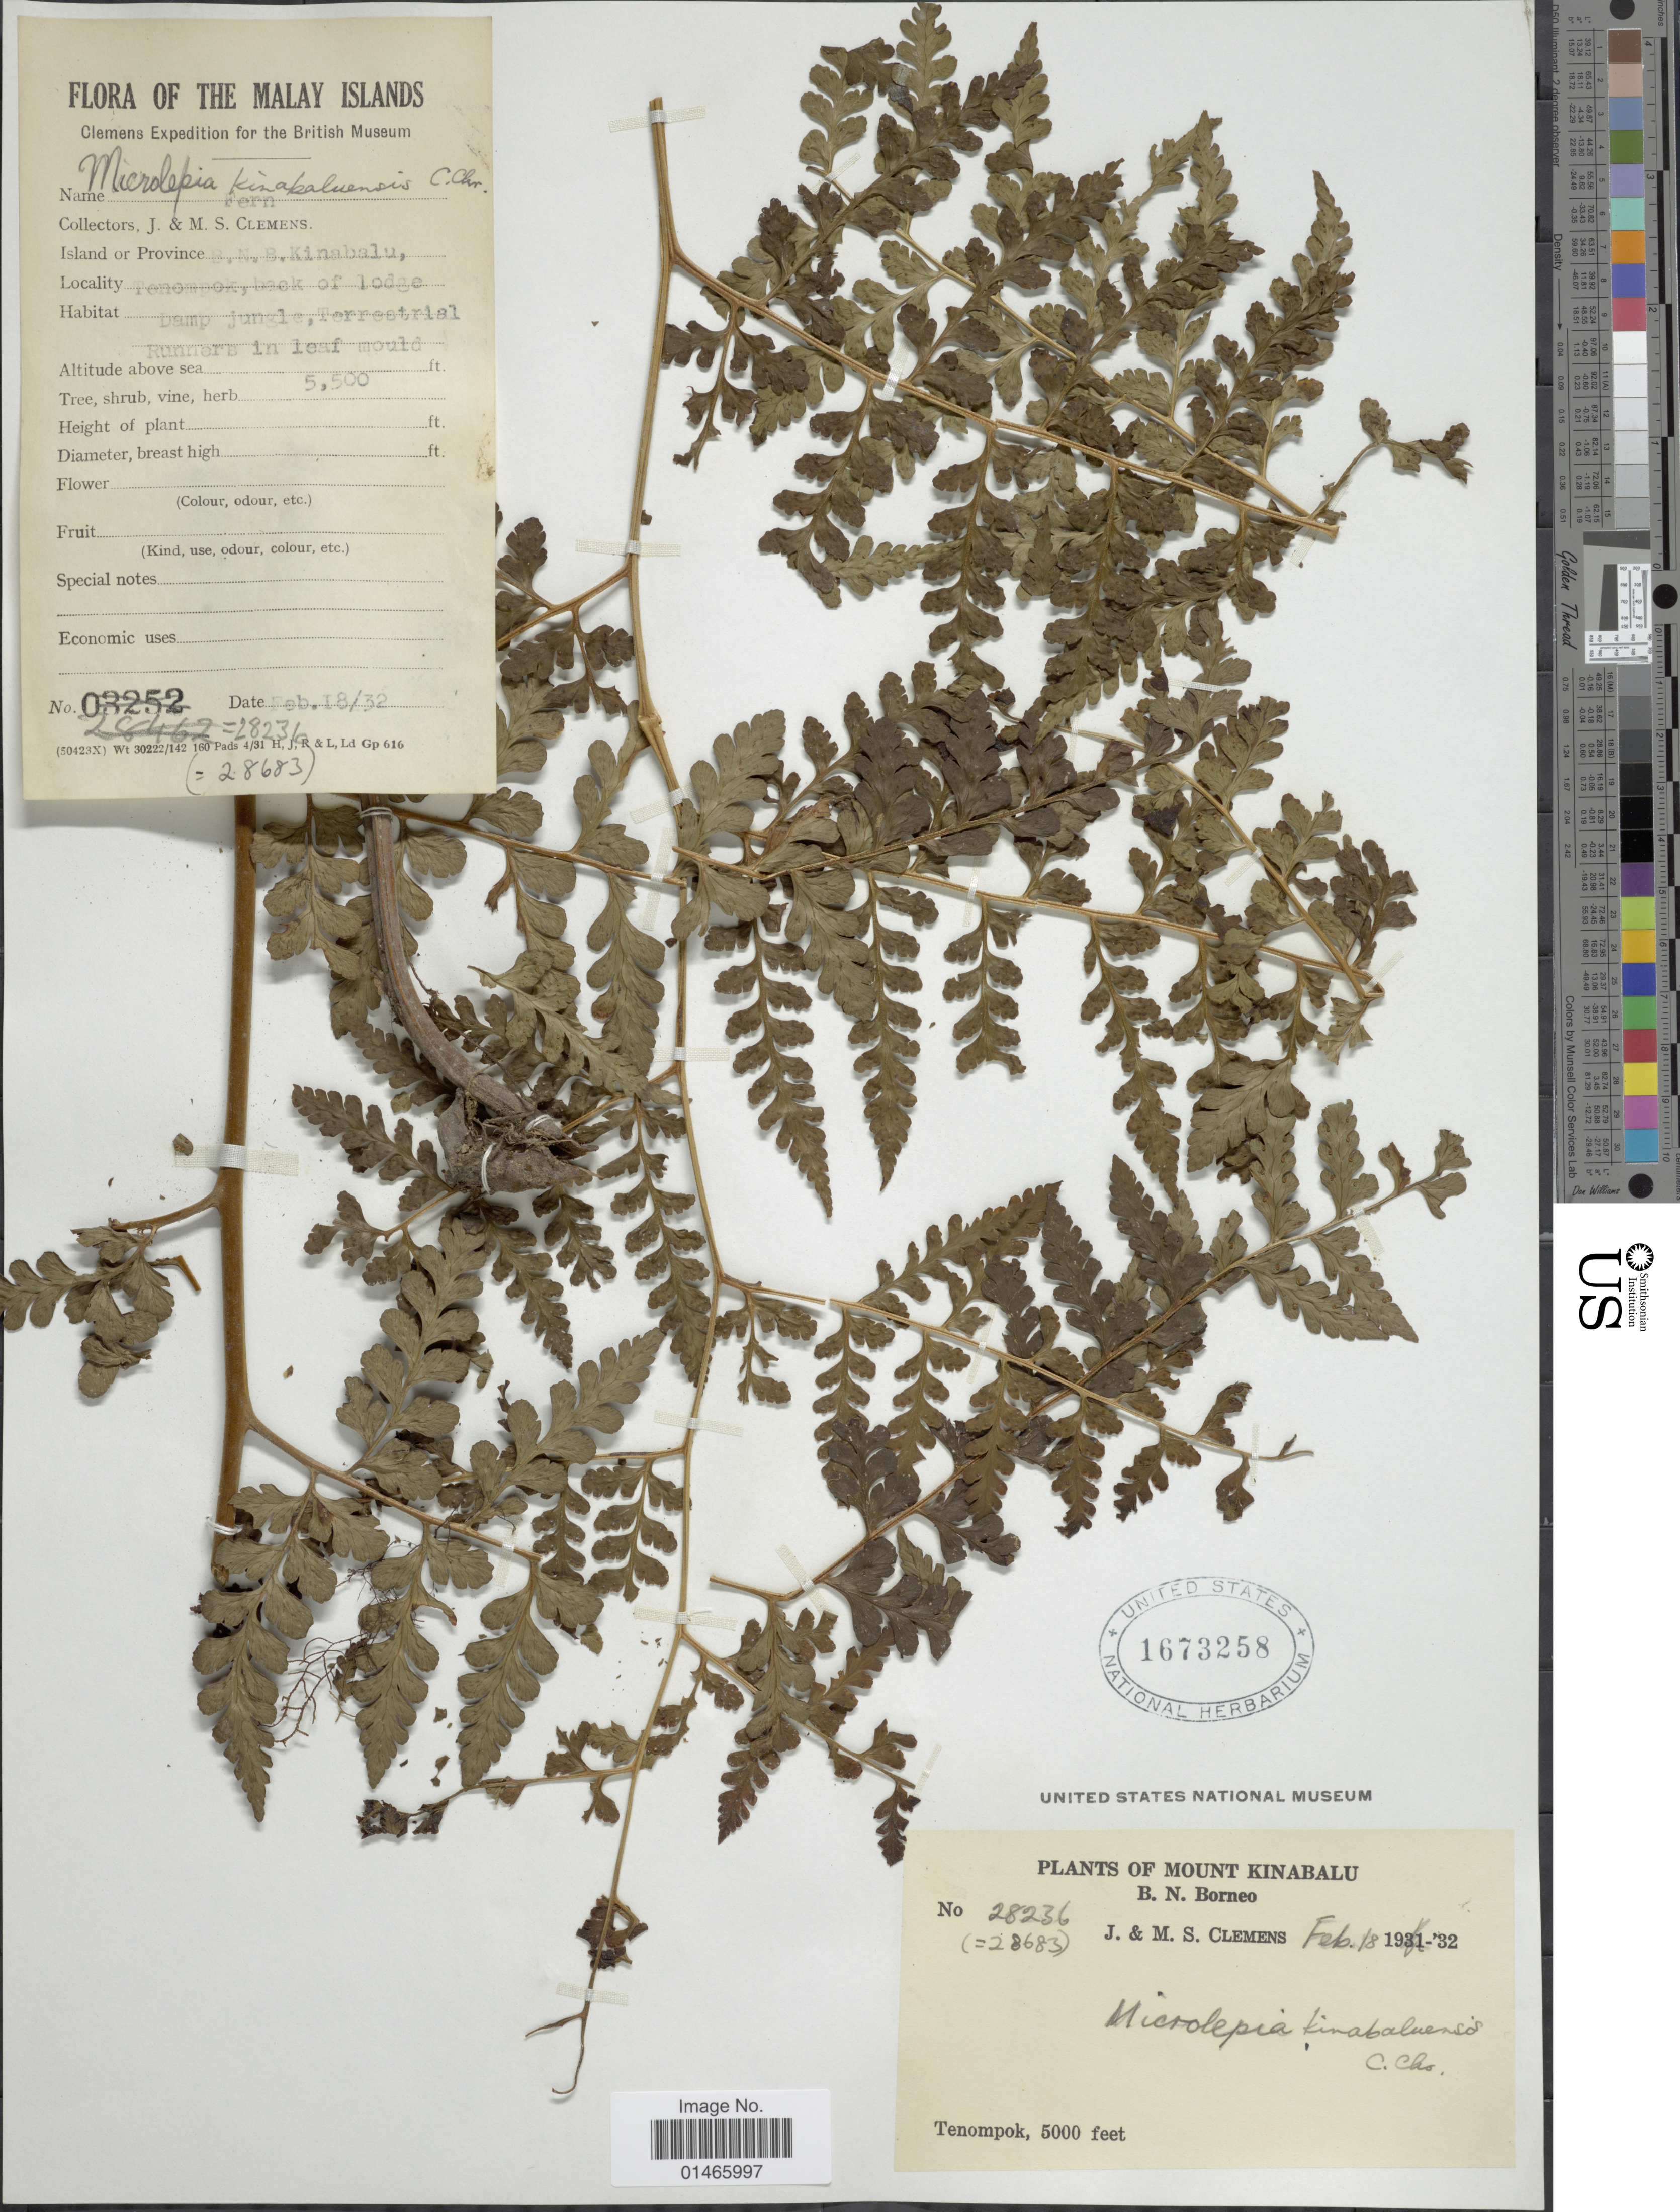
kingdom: Plantae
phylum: Tracheophyta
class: Polypodiopsida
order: Polypodiales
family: Dennstaedtiaceae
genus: Microlepia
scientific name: Microlepia manilensis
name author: (Goldm.) C. Chr.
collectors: J. Clemens & M. S. Clemens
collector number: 28236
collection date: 1932-02-18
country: Malaysia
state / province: Sabah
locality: Mount Kinabalu, B.N Borneo, Tenompok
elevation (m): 1676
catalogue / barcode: US 1673258